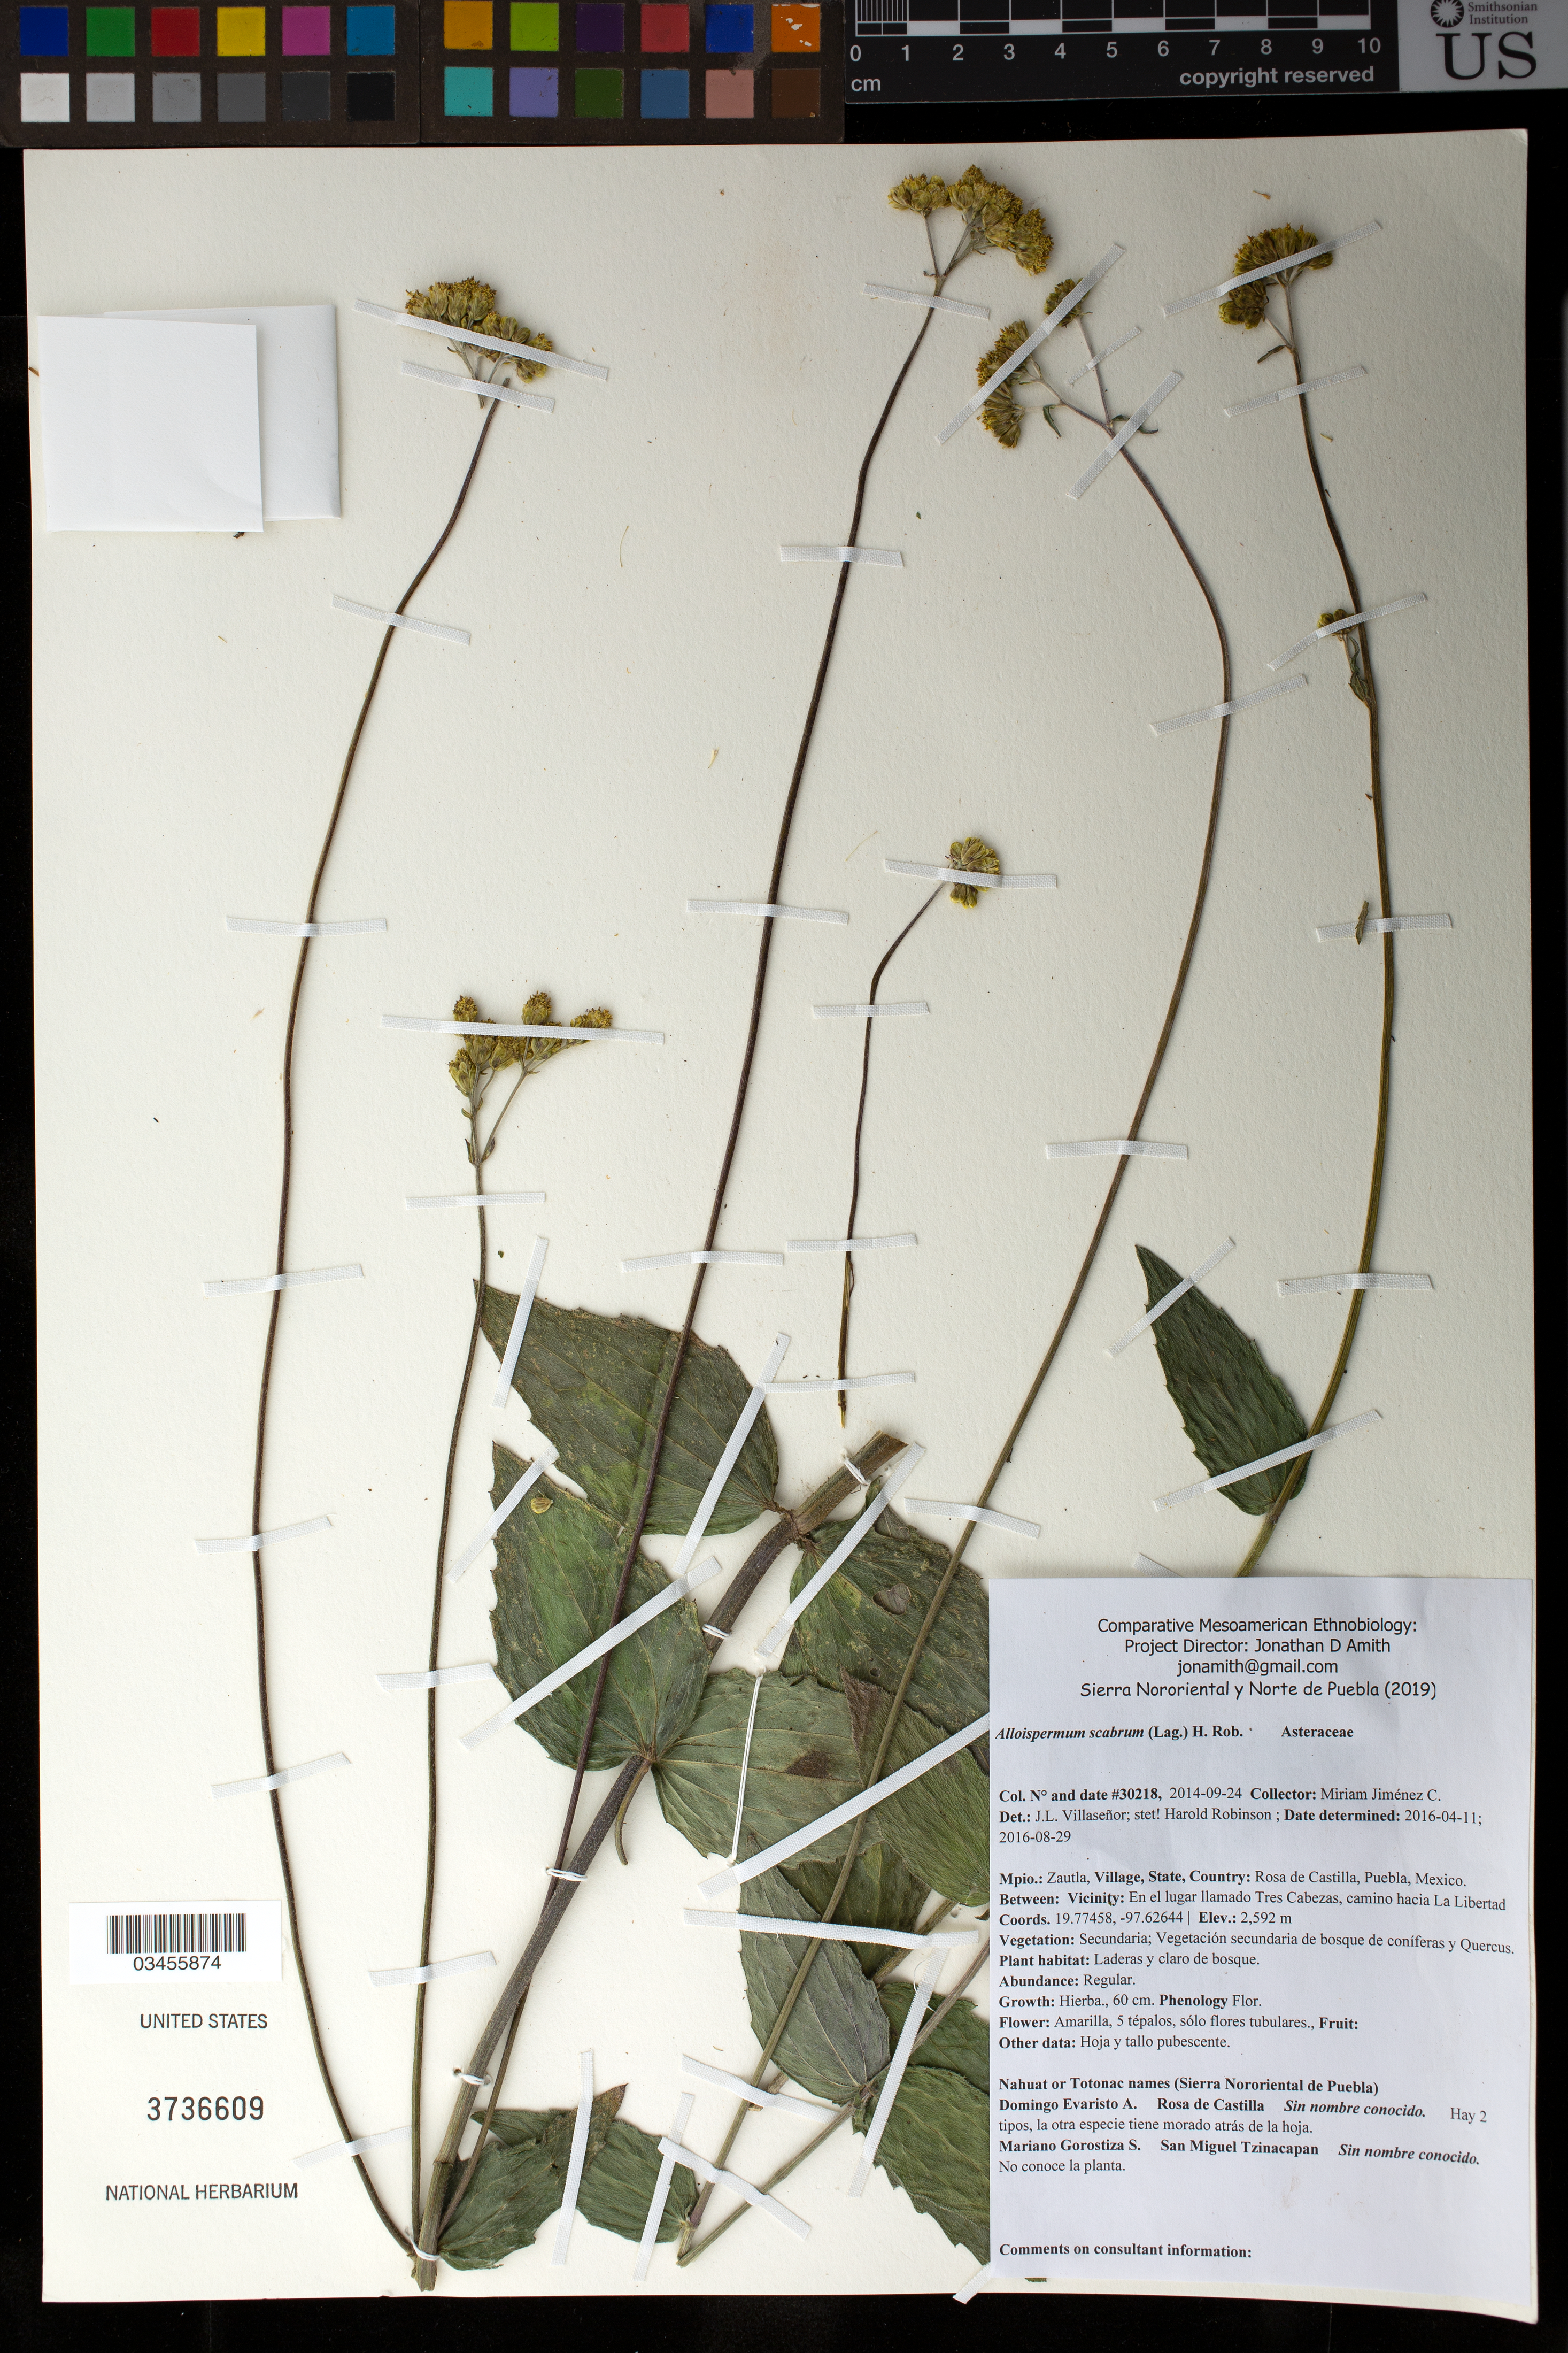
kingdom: Plantae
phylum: Tracheophyta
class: Magnoliopsida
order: Asterales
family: Asteraceae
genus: Alloispermum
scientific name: Alloispermum scabrum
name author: (Lag.) H. Rob.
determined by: Robinson, Harold E., (US)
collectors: M. Jiménez Chimil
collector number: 30218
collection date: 2014-09-24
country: México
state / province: Puebla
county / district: Zautla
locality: PUEBLO: Rosa de Castilla; LOCALIDAD EXACTA: En el lugar llamado Tres Cabezas, camino hacia La Libertad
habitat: Vegetación secundaria de bosque de coníferas y Quercus; laderas y claro de bosque.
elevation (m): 2592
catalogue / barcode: US 3736609